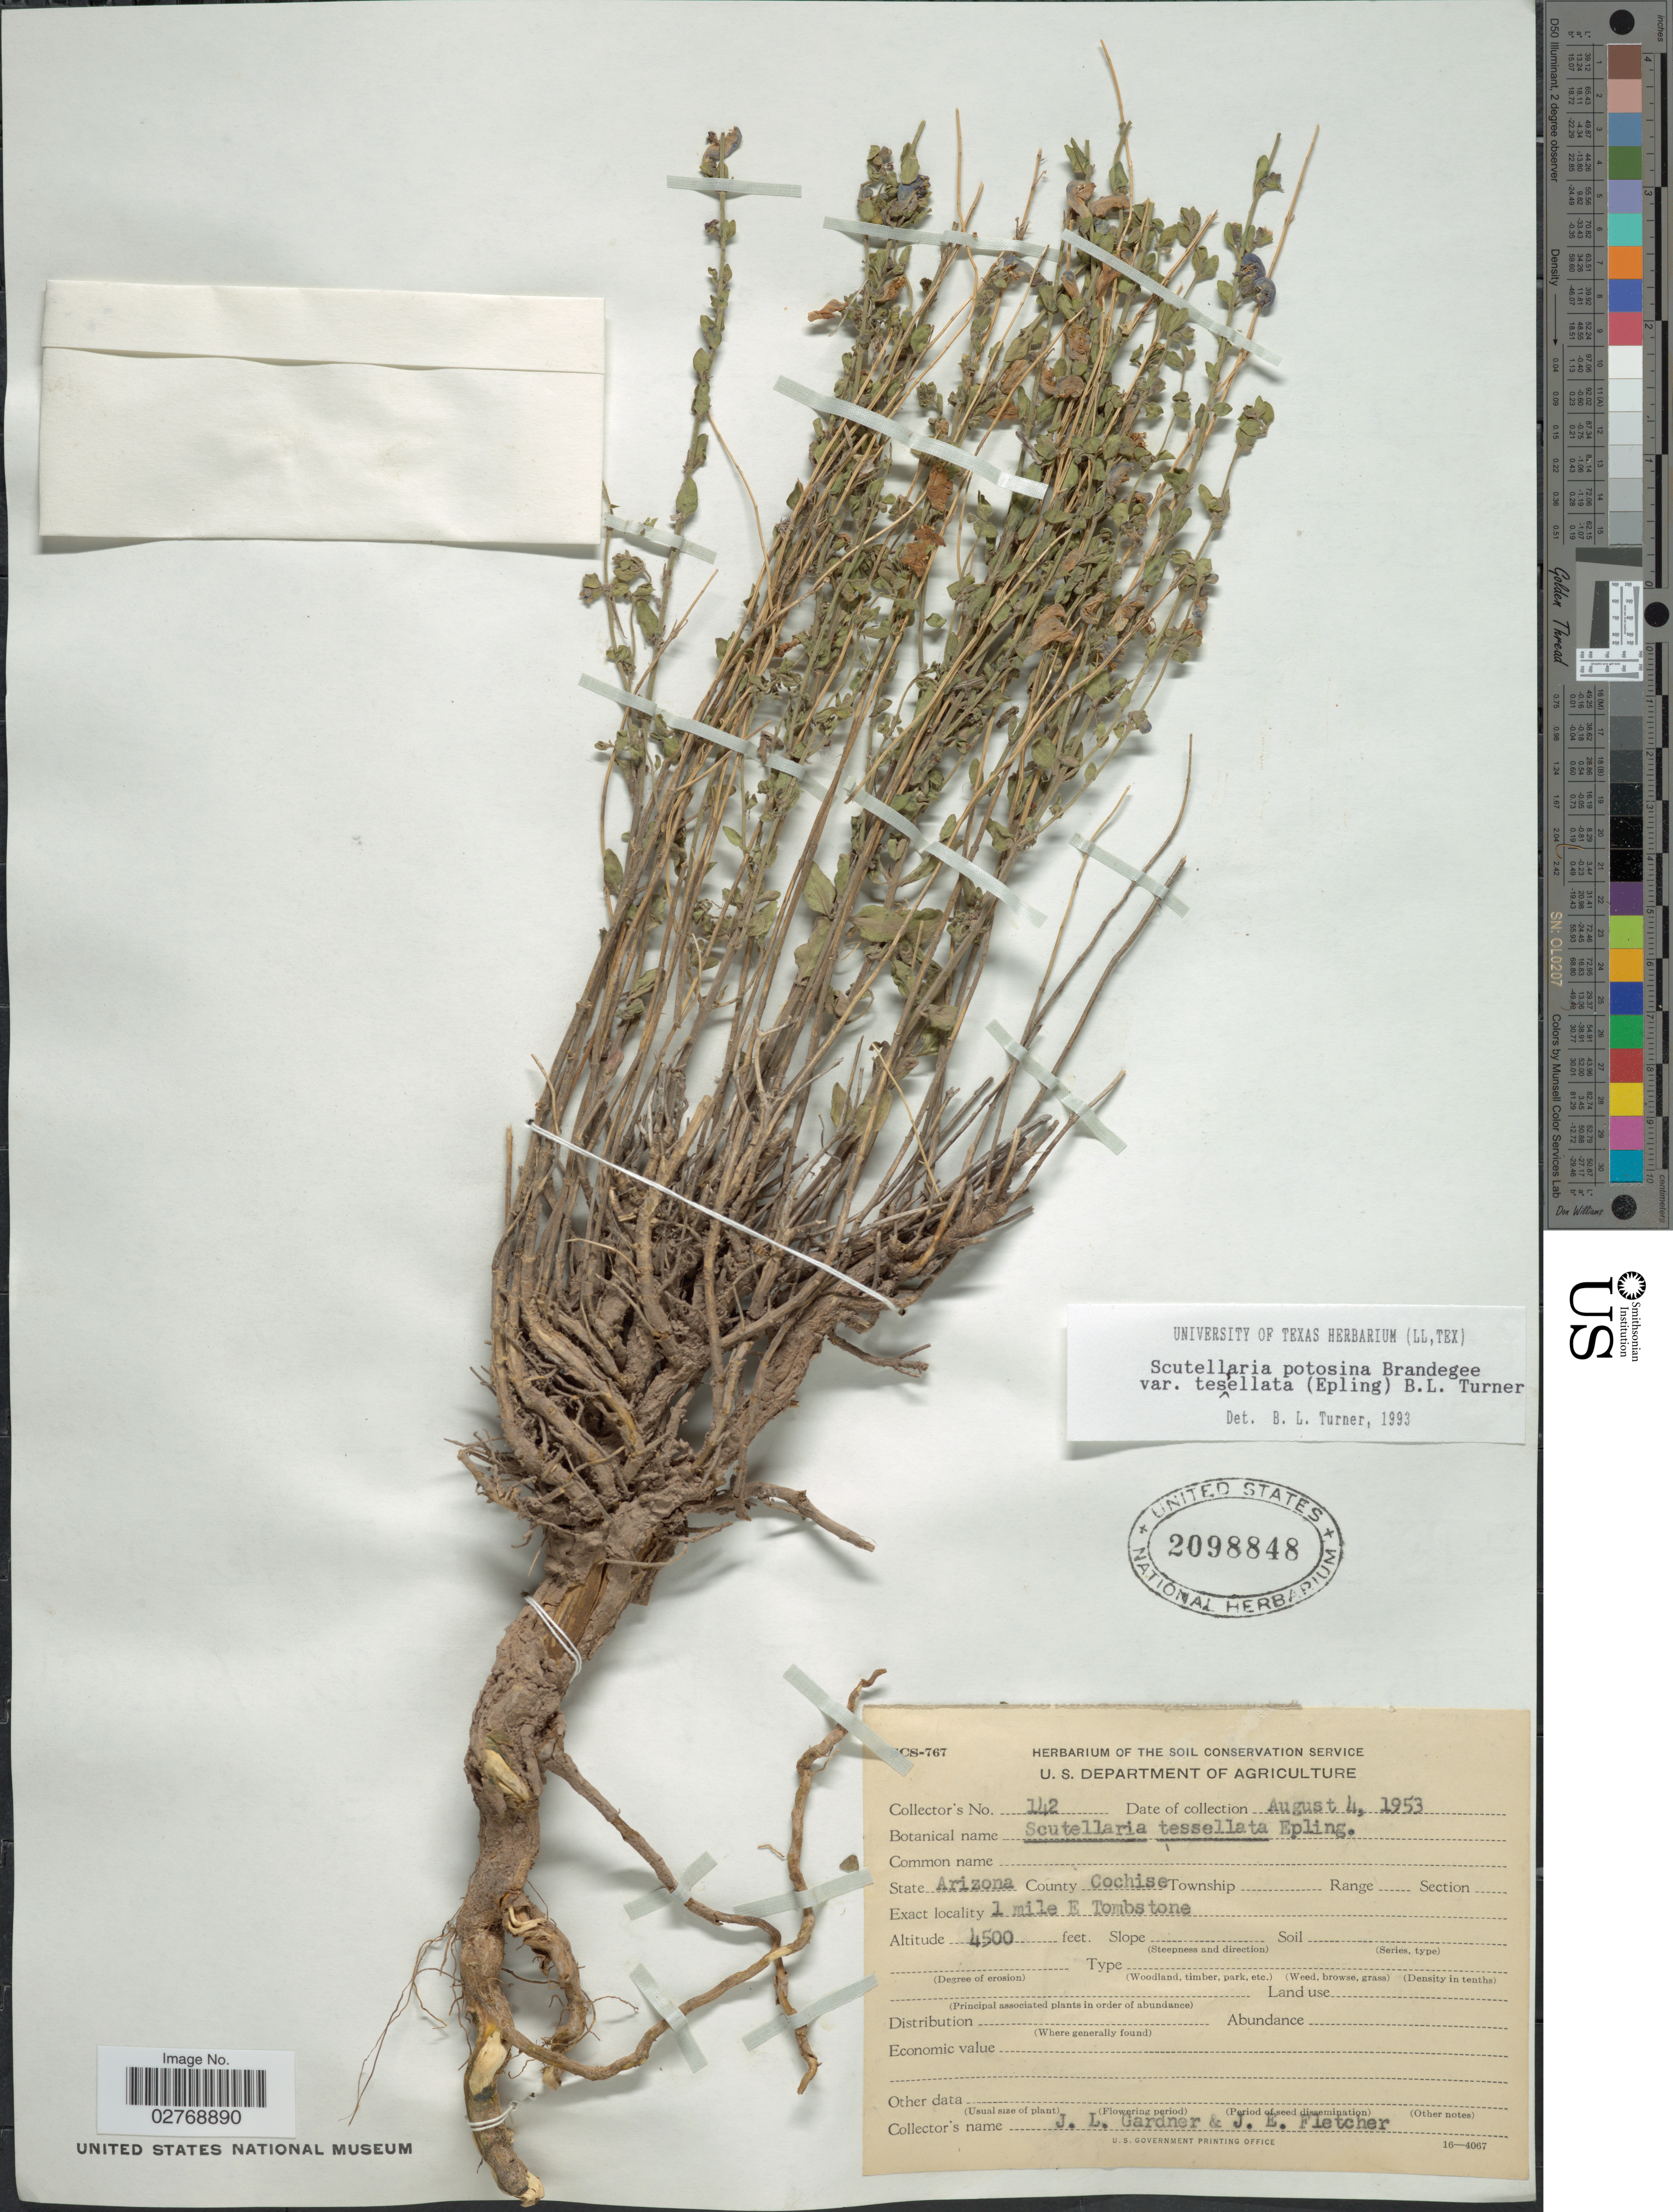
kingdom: Plantae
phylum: Tracheophyta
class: Magnoliopsida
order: Lamiales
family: Lamiaceae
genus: Scutellaria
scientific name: Scutellaria potosina var. tessellata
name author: Brandegee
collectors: J. Garner & J. Fletcher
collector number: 142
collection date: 1953-08-04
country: United States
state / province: Arizona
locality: County Cochise. 1 mile E Tombstone.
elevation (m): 1372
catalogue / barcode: US 2098848